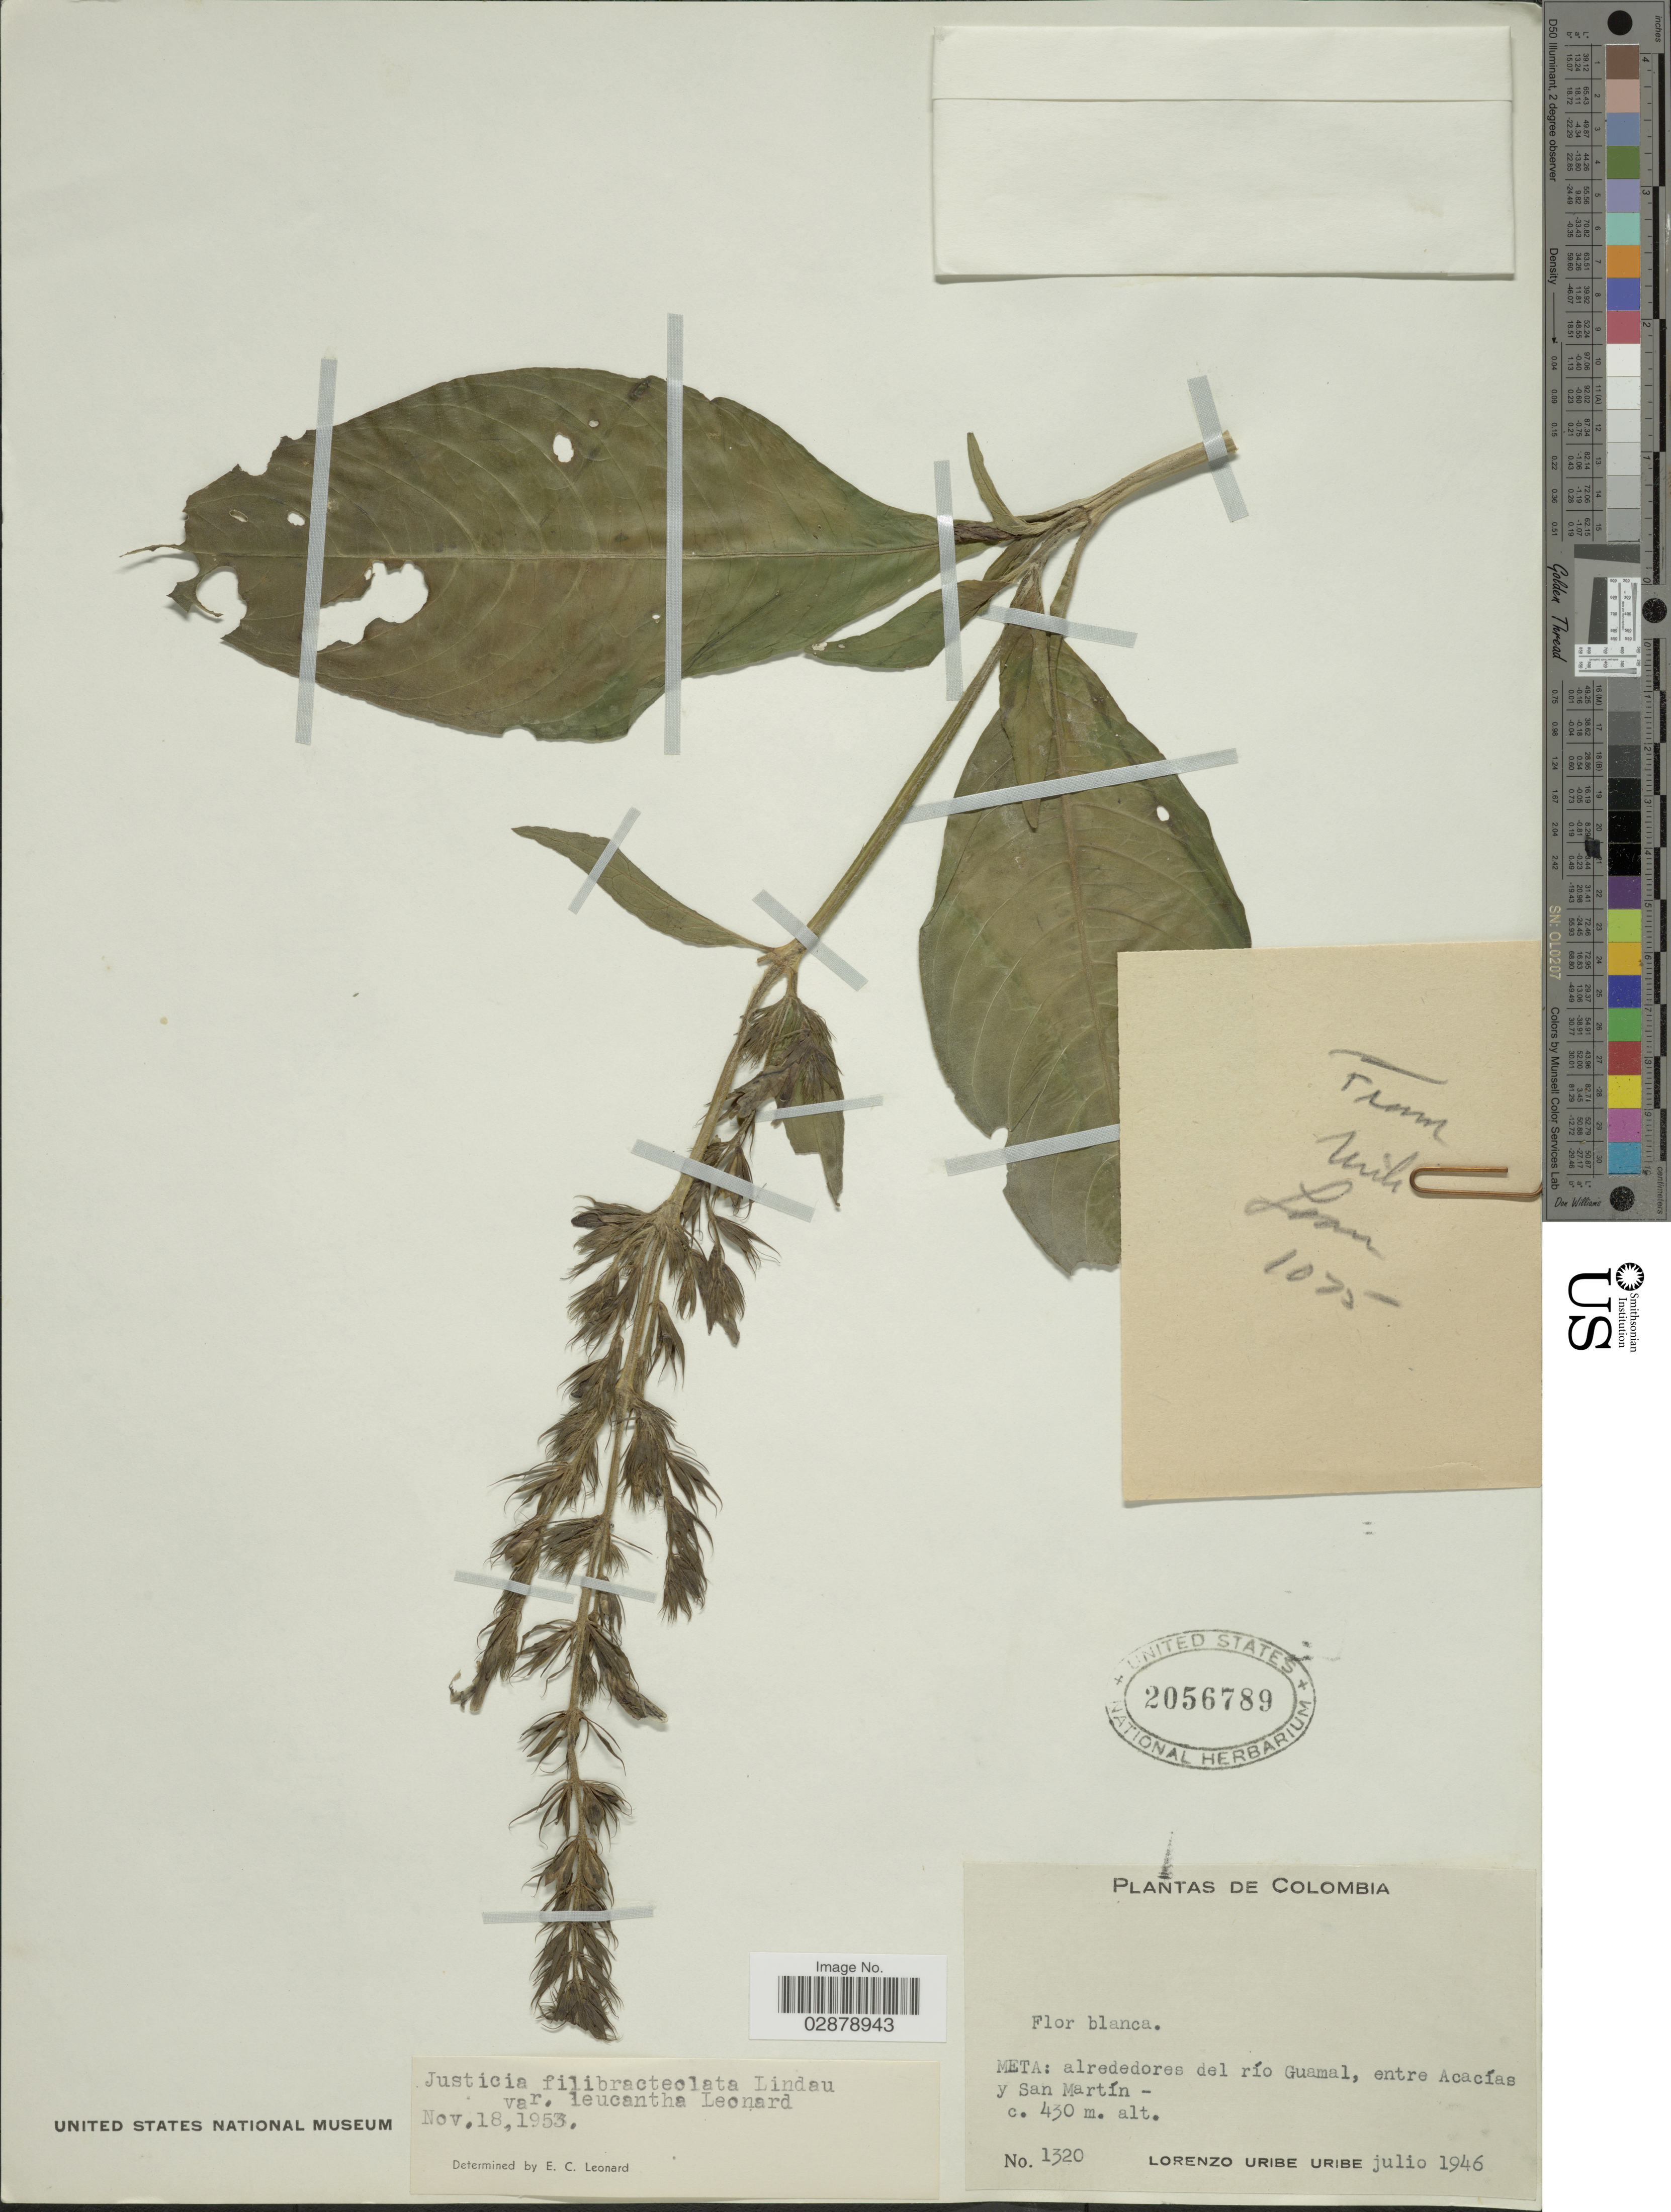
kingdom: Plantae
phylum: Tracheophyta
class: Magnoliopsida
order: Lamiales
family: Acanthaceae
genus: Justicia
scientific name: Justicia filibracteolata var. leucantha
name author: Leonard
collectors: L. Uribe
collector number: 1320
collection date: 1946-07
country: Colombia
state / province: Meta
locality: Alrededores del río Guamal, entre Acacías y San Martín.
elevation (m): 430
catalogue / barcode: US 2056789